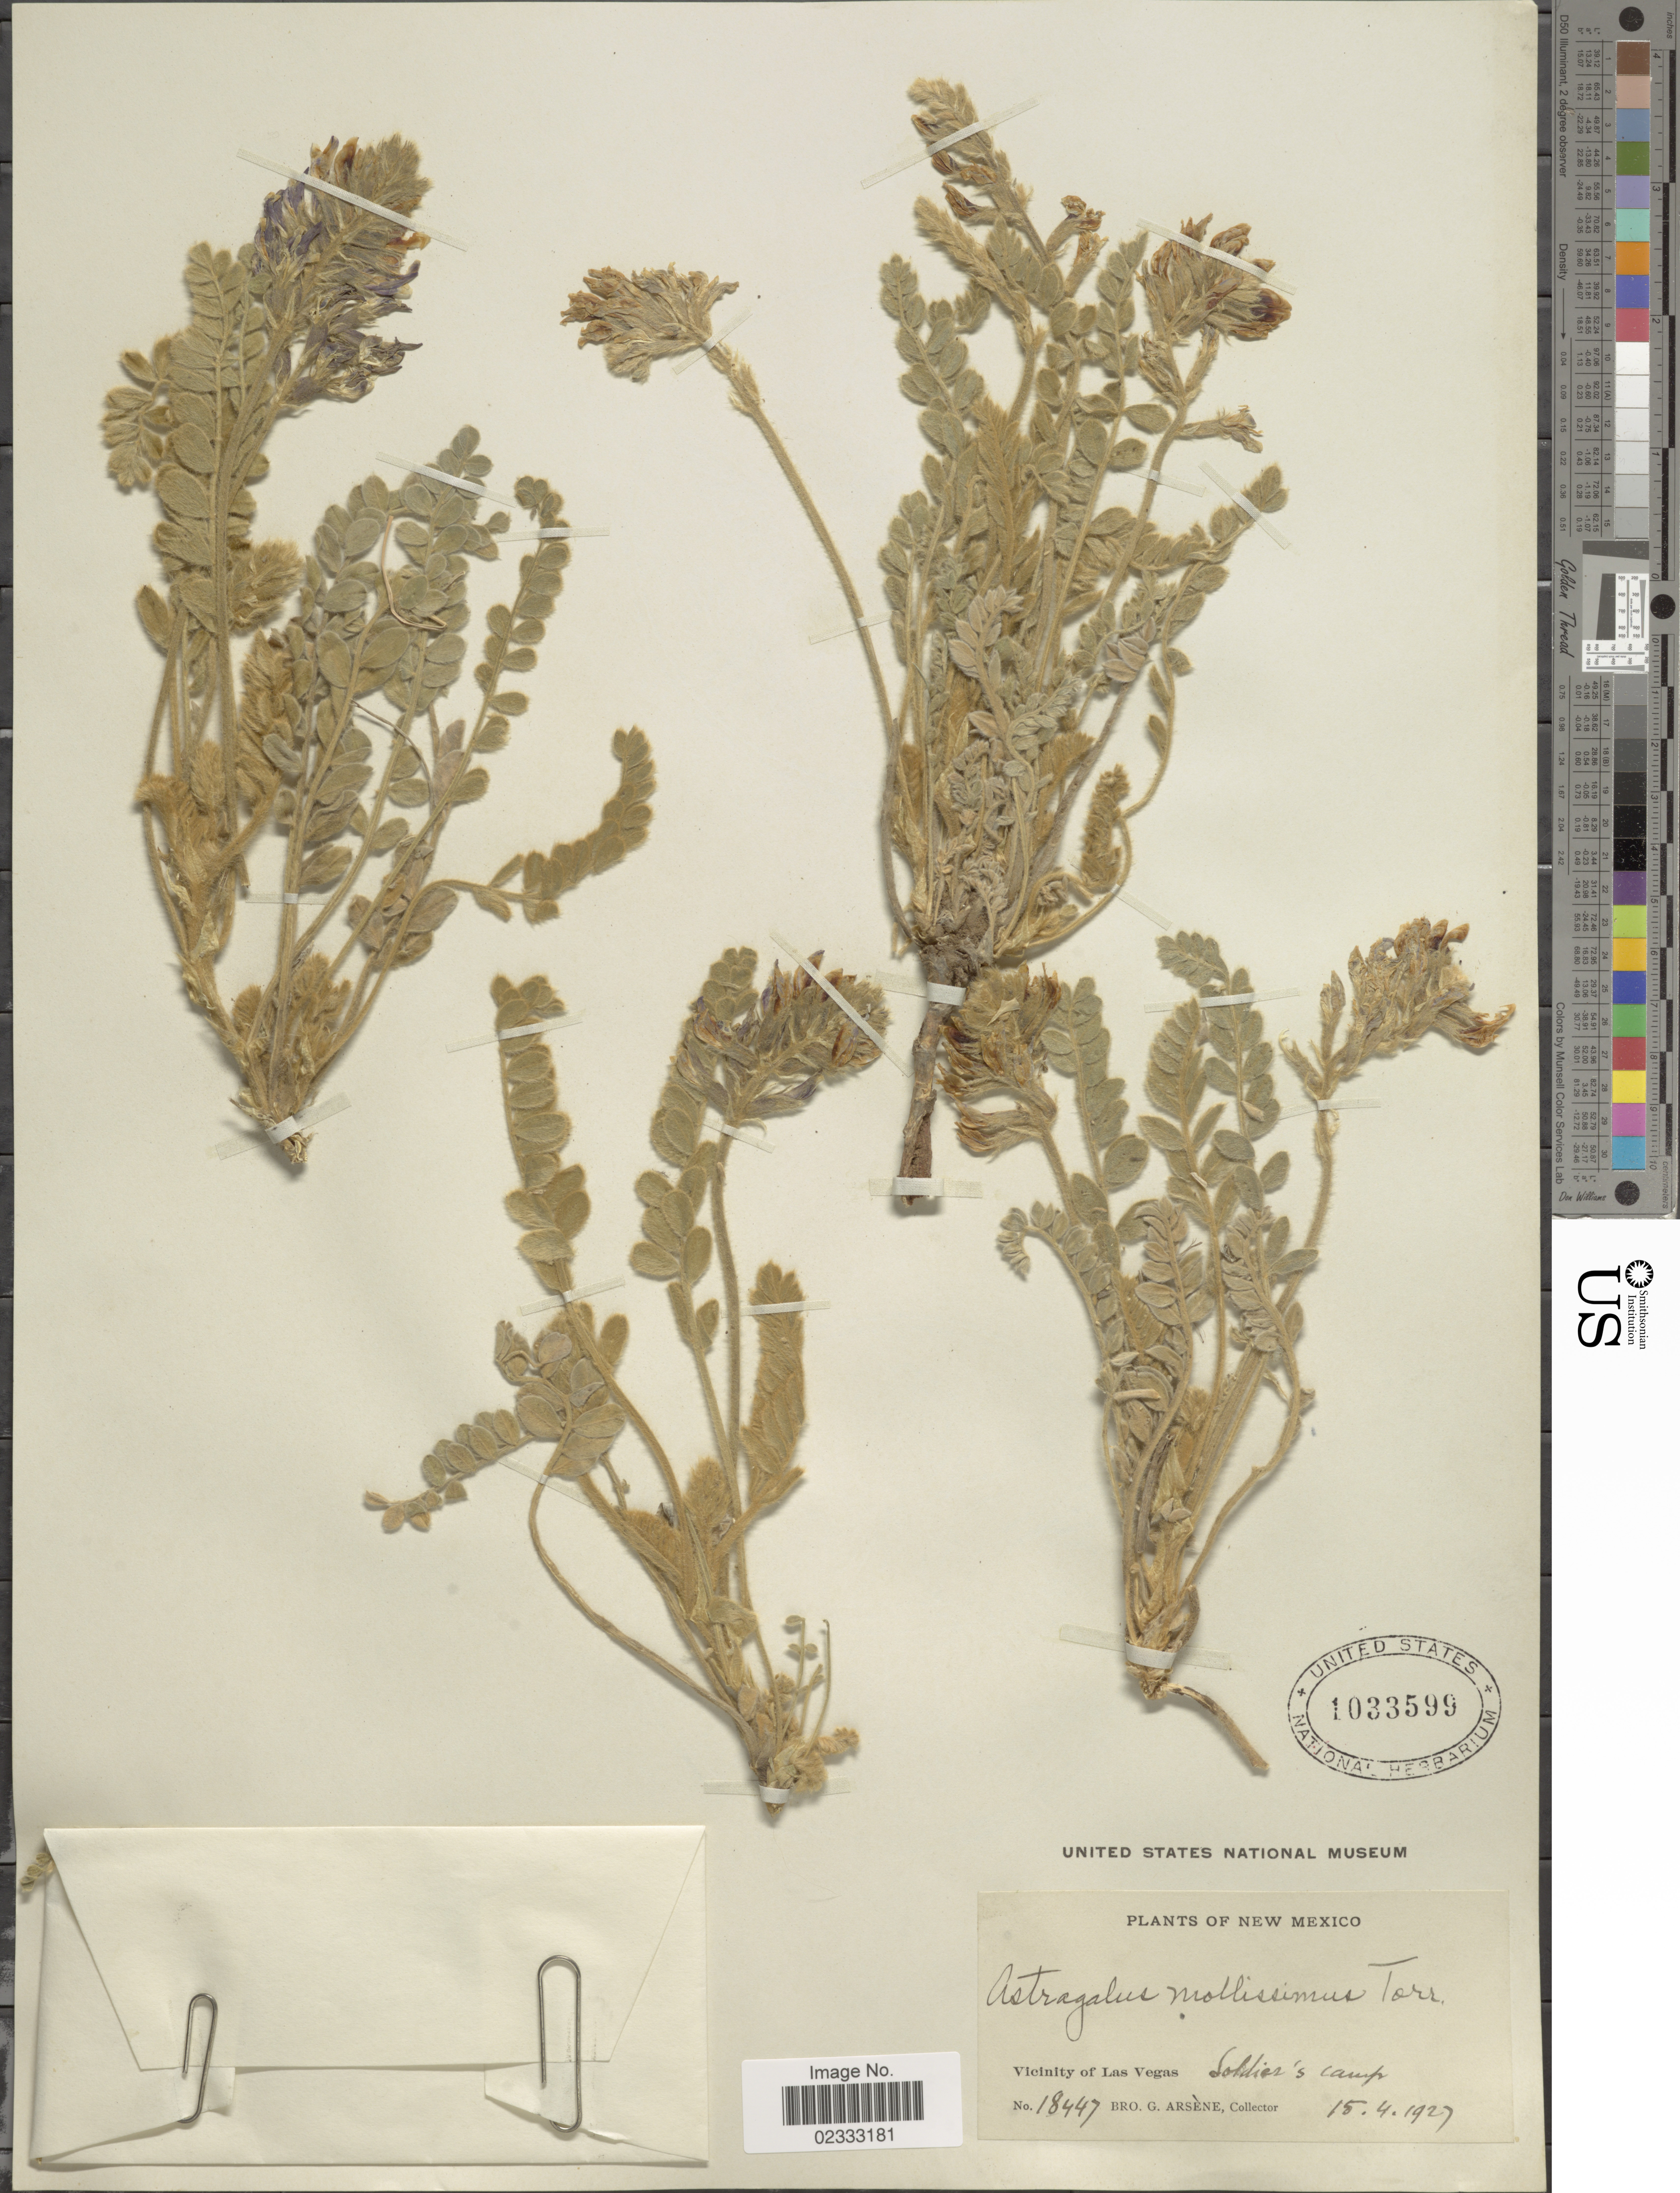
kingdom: Plantae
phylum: Tracheophyta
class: Magnoliopsida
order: Fabales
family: Fabaceae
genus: Astragalus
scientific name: Astragalus mollissimus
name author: Torr.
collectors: Bro. G. Arsène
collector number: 18447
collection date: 1927-04-15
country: United States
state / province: New Mexico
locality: New Mexcio, Vicinity of Las Vegas, Soldier's camp.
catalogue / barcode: US 1033599